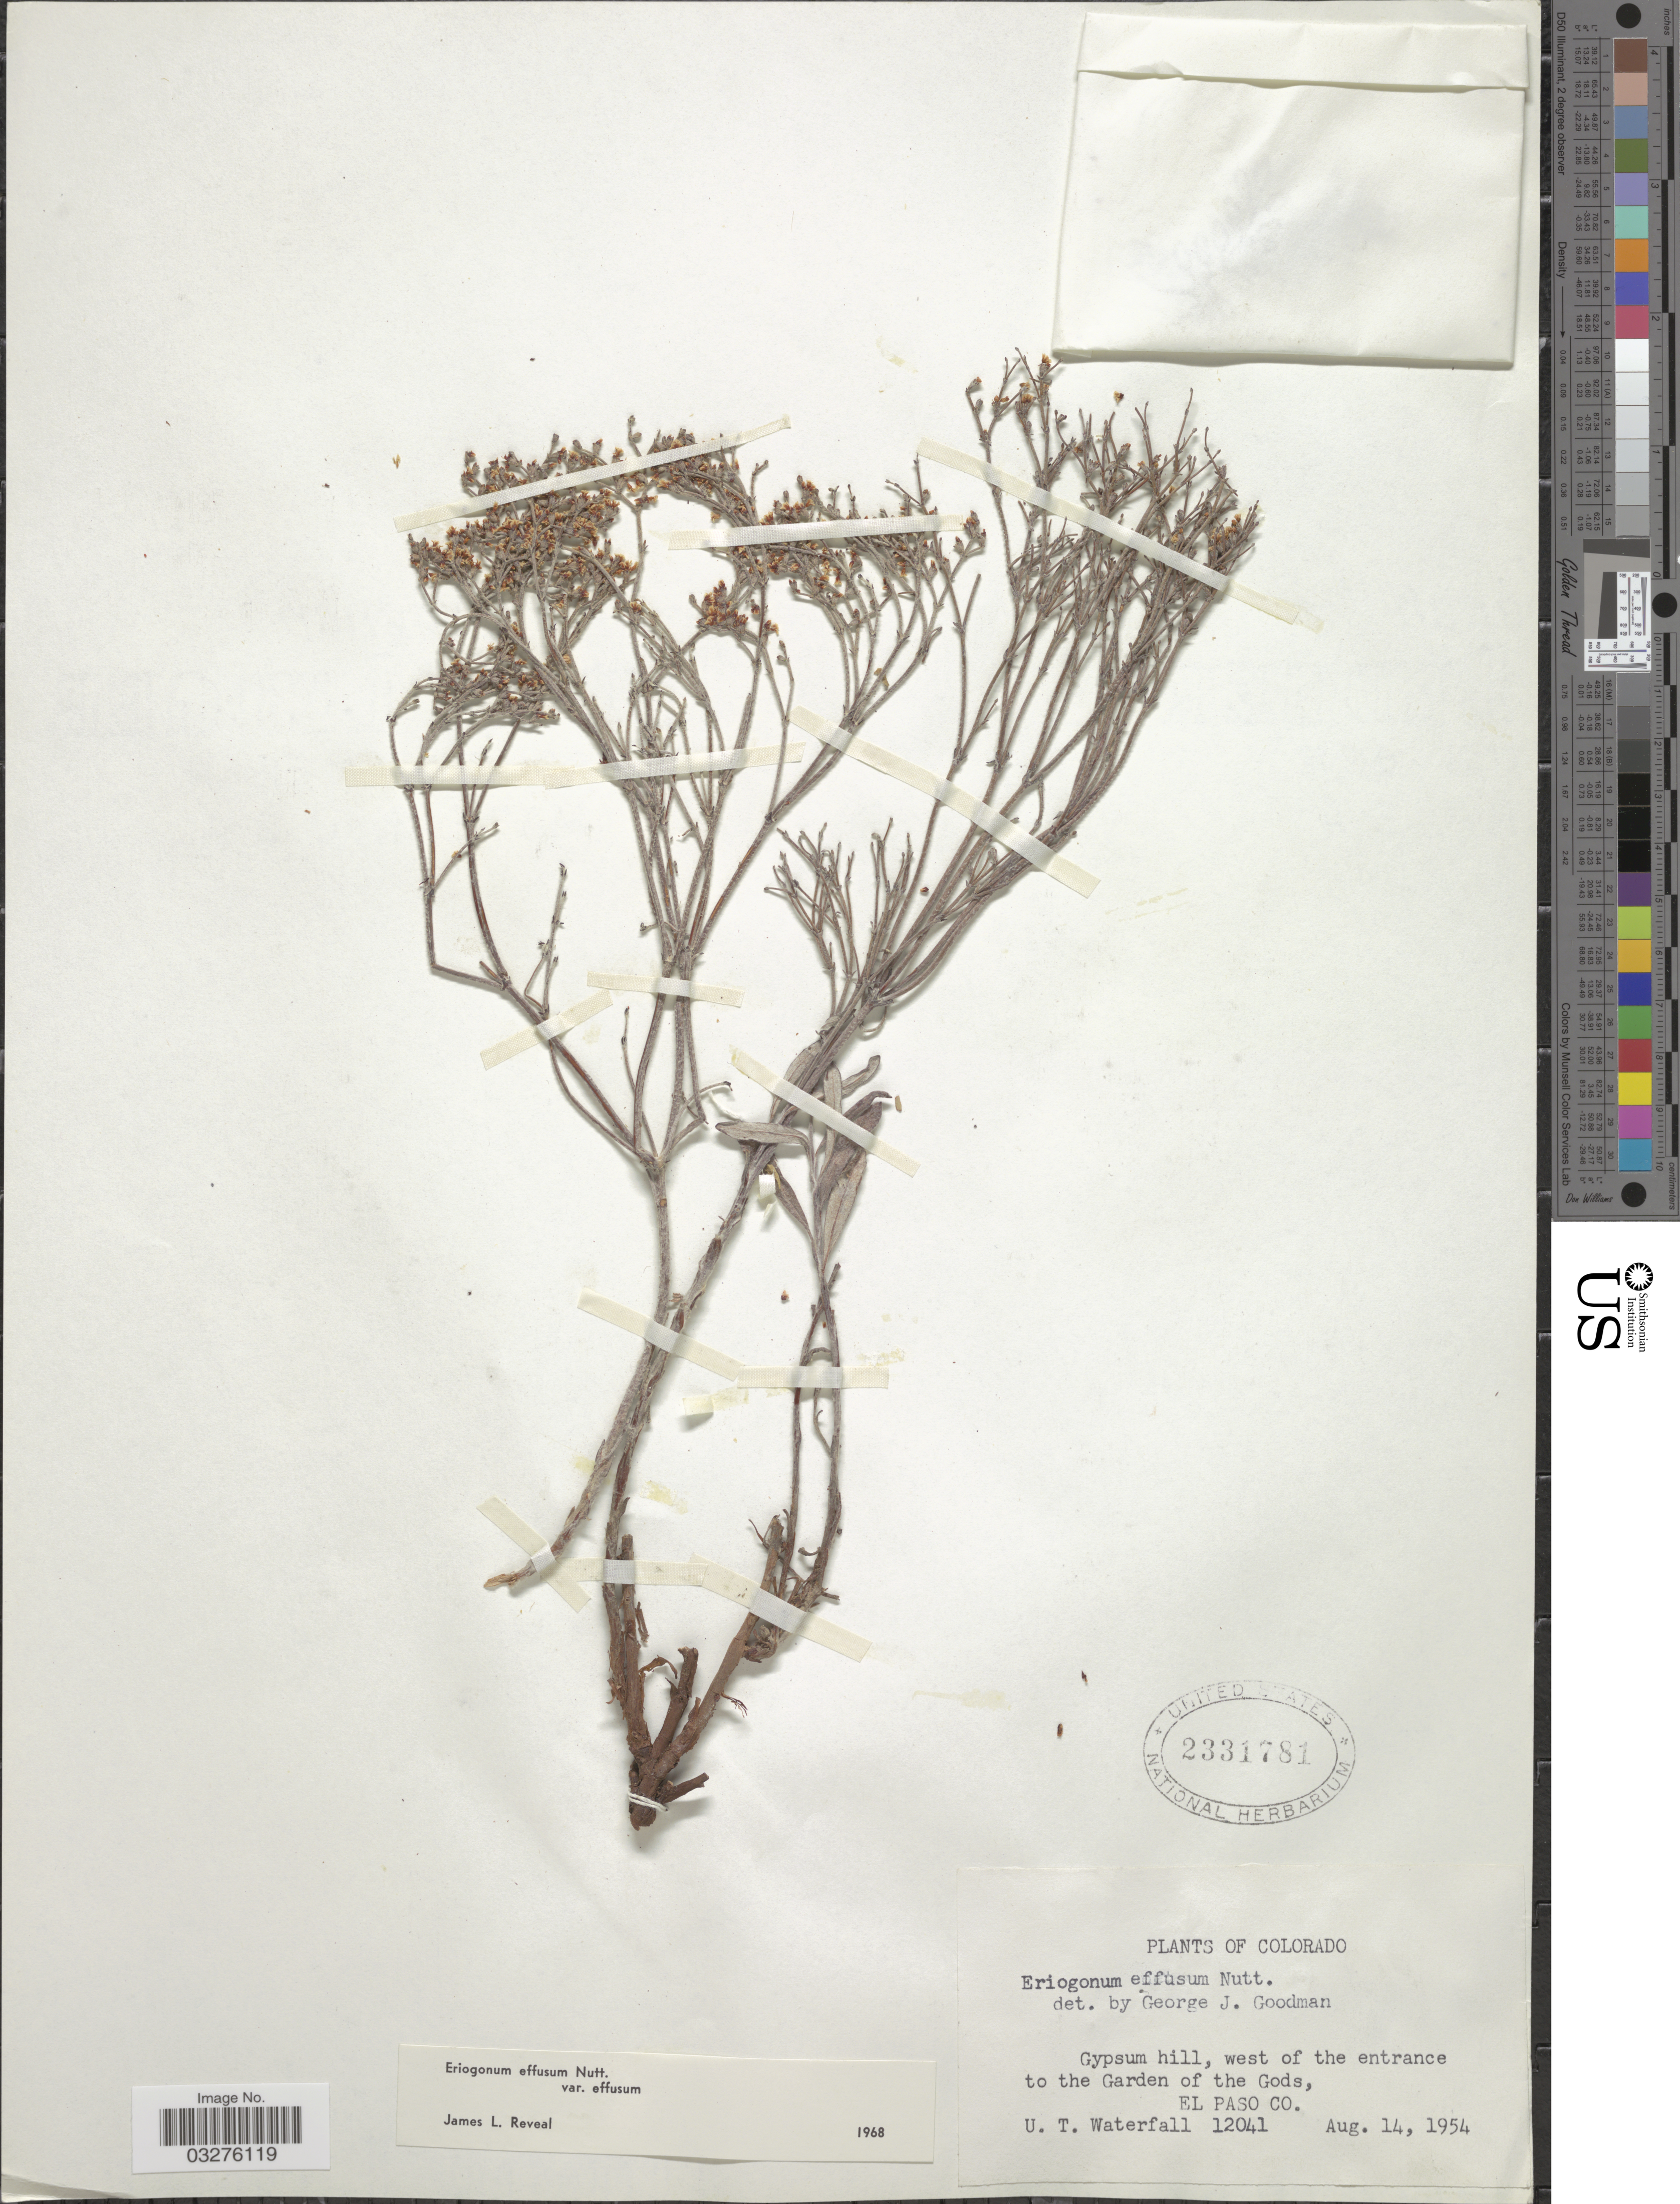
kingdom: Plantae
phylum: Tracheophyta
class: Magnoliopsida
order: Caryophyllales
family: Polygonaceae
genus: Eriogonum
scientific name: Eriogonum effusum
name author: Nutt.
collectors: U. T. Waterfall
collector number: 12041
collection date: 1954-08-14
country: United States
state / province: Colorado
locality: Gypsum hill, west of the entrance to the Garden of the Gods, El Paso Co.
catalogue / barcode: US 2331781